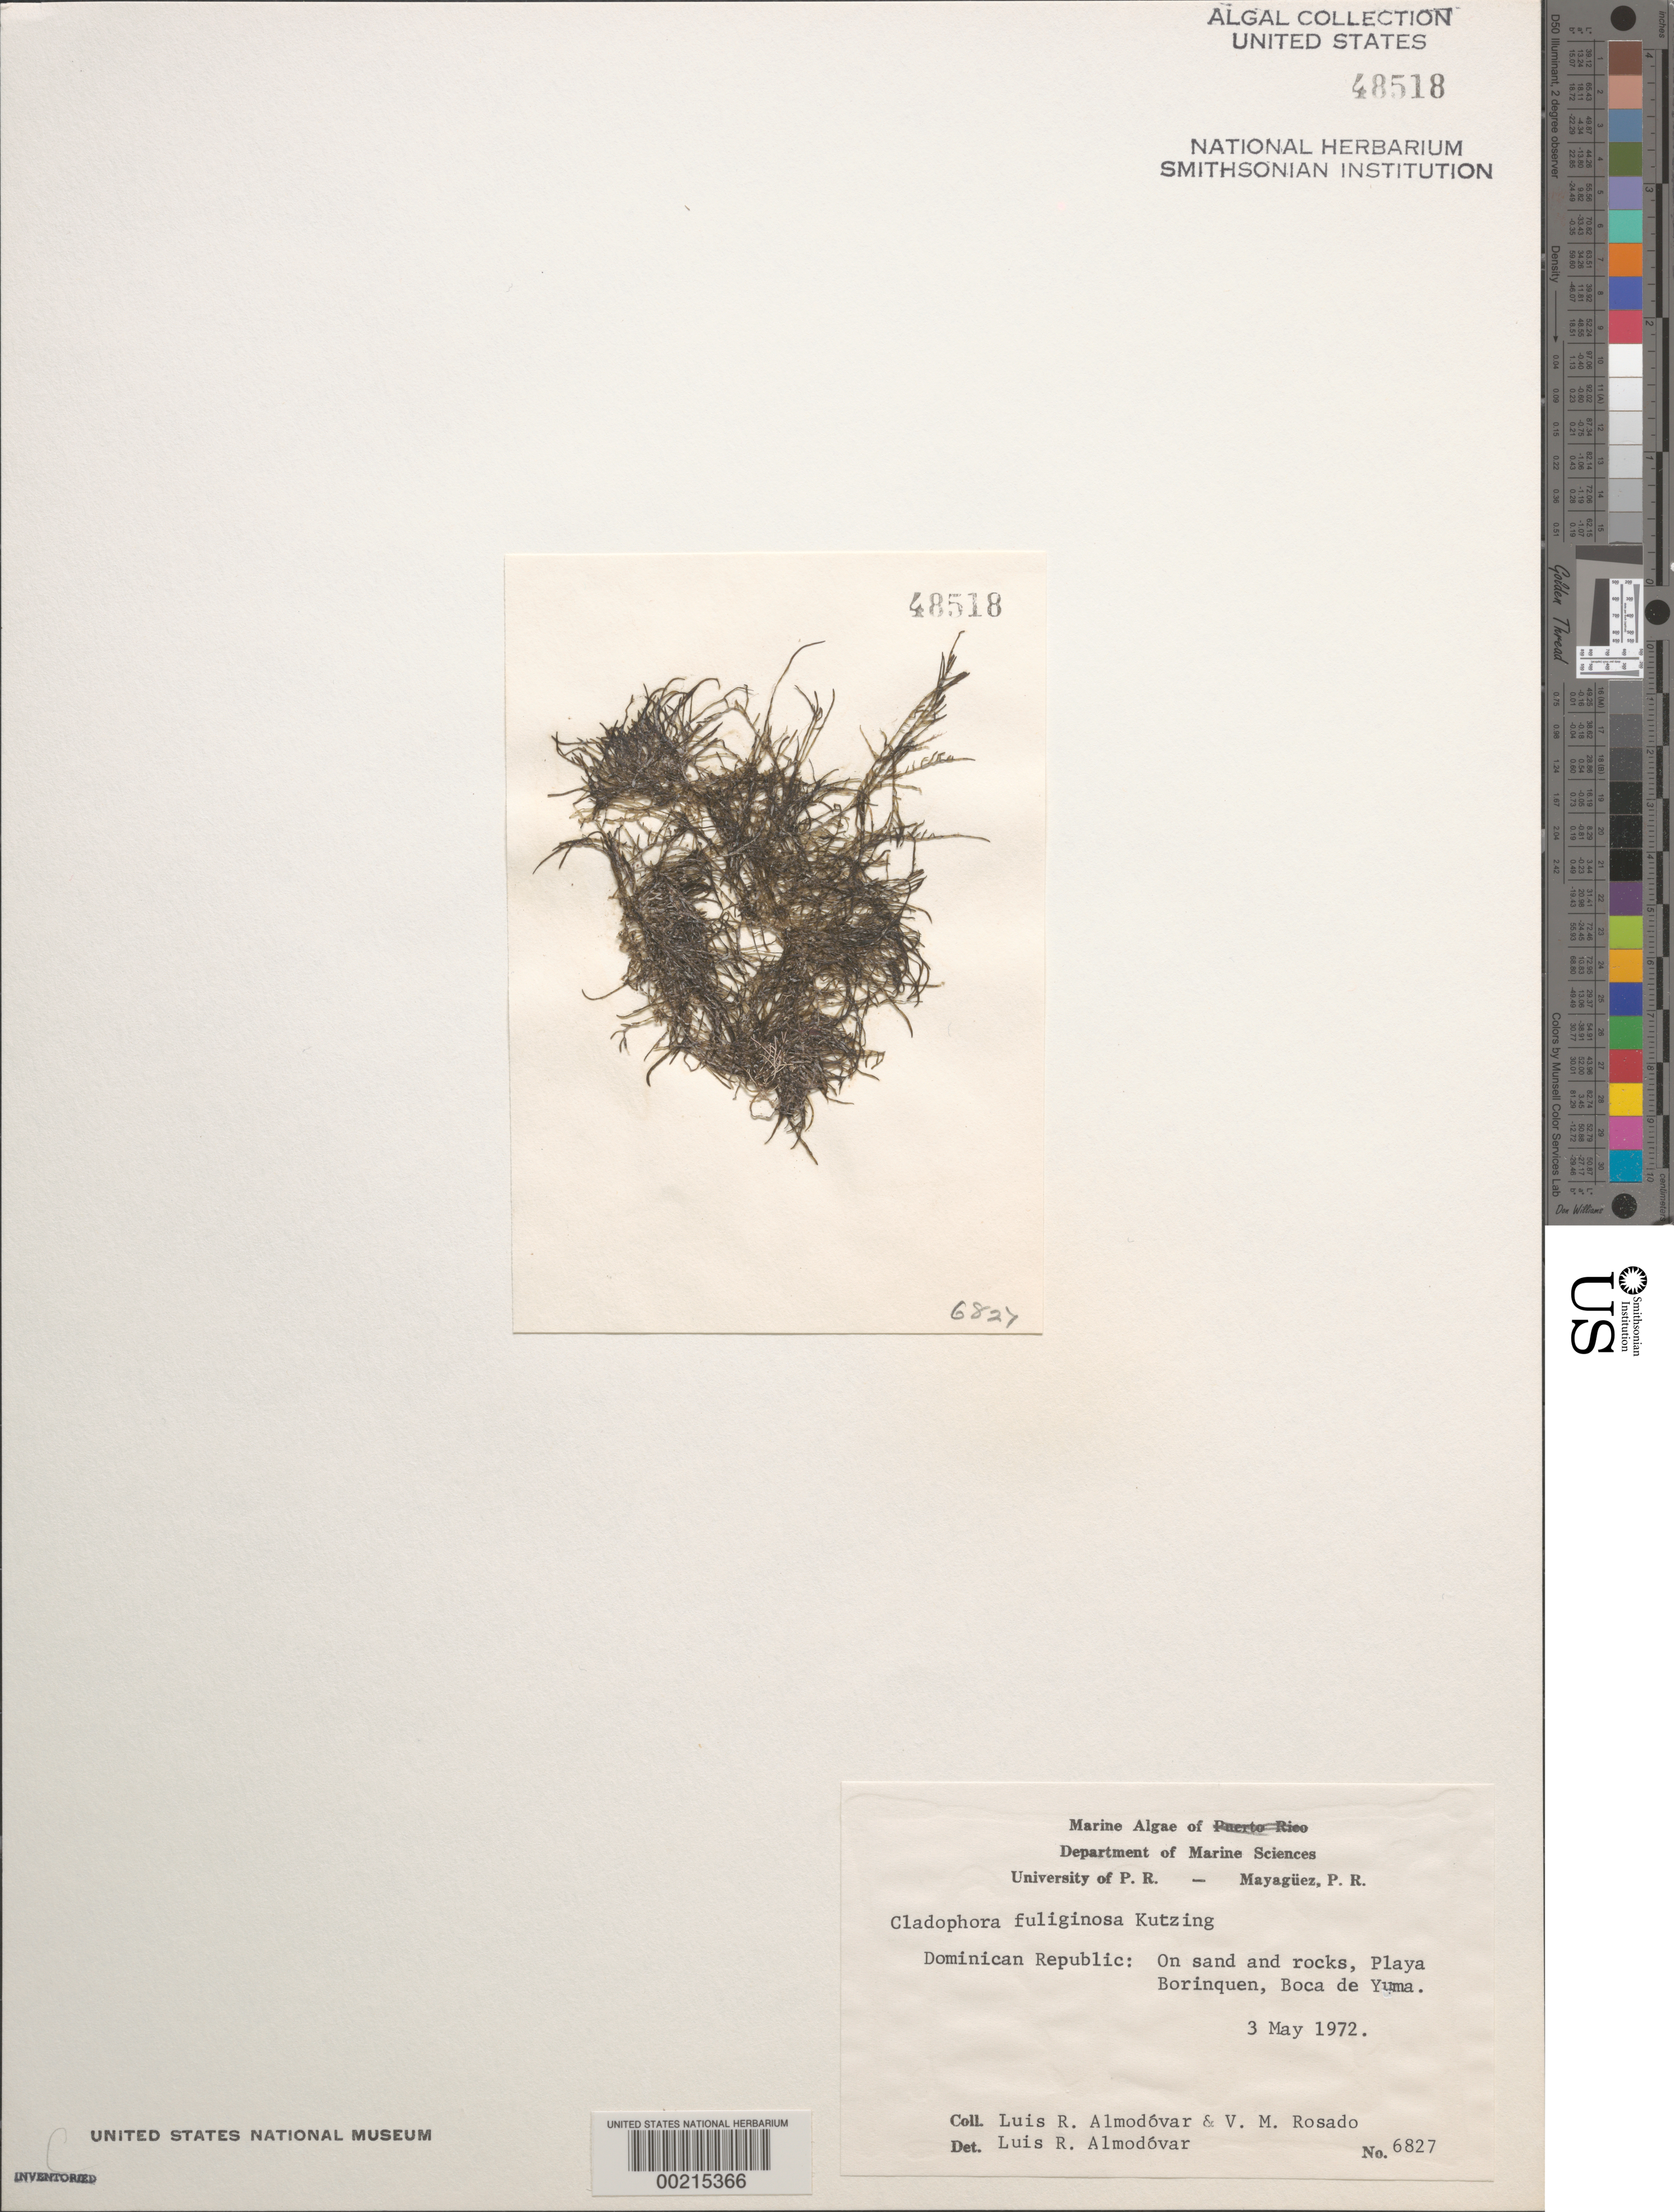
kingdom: Plantae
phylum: Chlorophyta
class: Ulvophyceae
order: Cladophorales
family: Cladophoraceae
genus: Cladophora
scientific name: Cladophora fuliginosa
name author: Kütz.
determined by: Almodovar, L. R.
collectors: L. Almodovar & V. Rosado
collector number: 6827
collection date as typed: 03 May 1972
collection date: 1972-05-03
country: Dominican Republic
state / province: La Altagracía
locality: Playa borinquen, boca de yuma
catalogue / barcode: US 48518